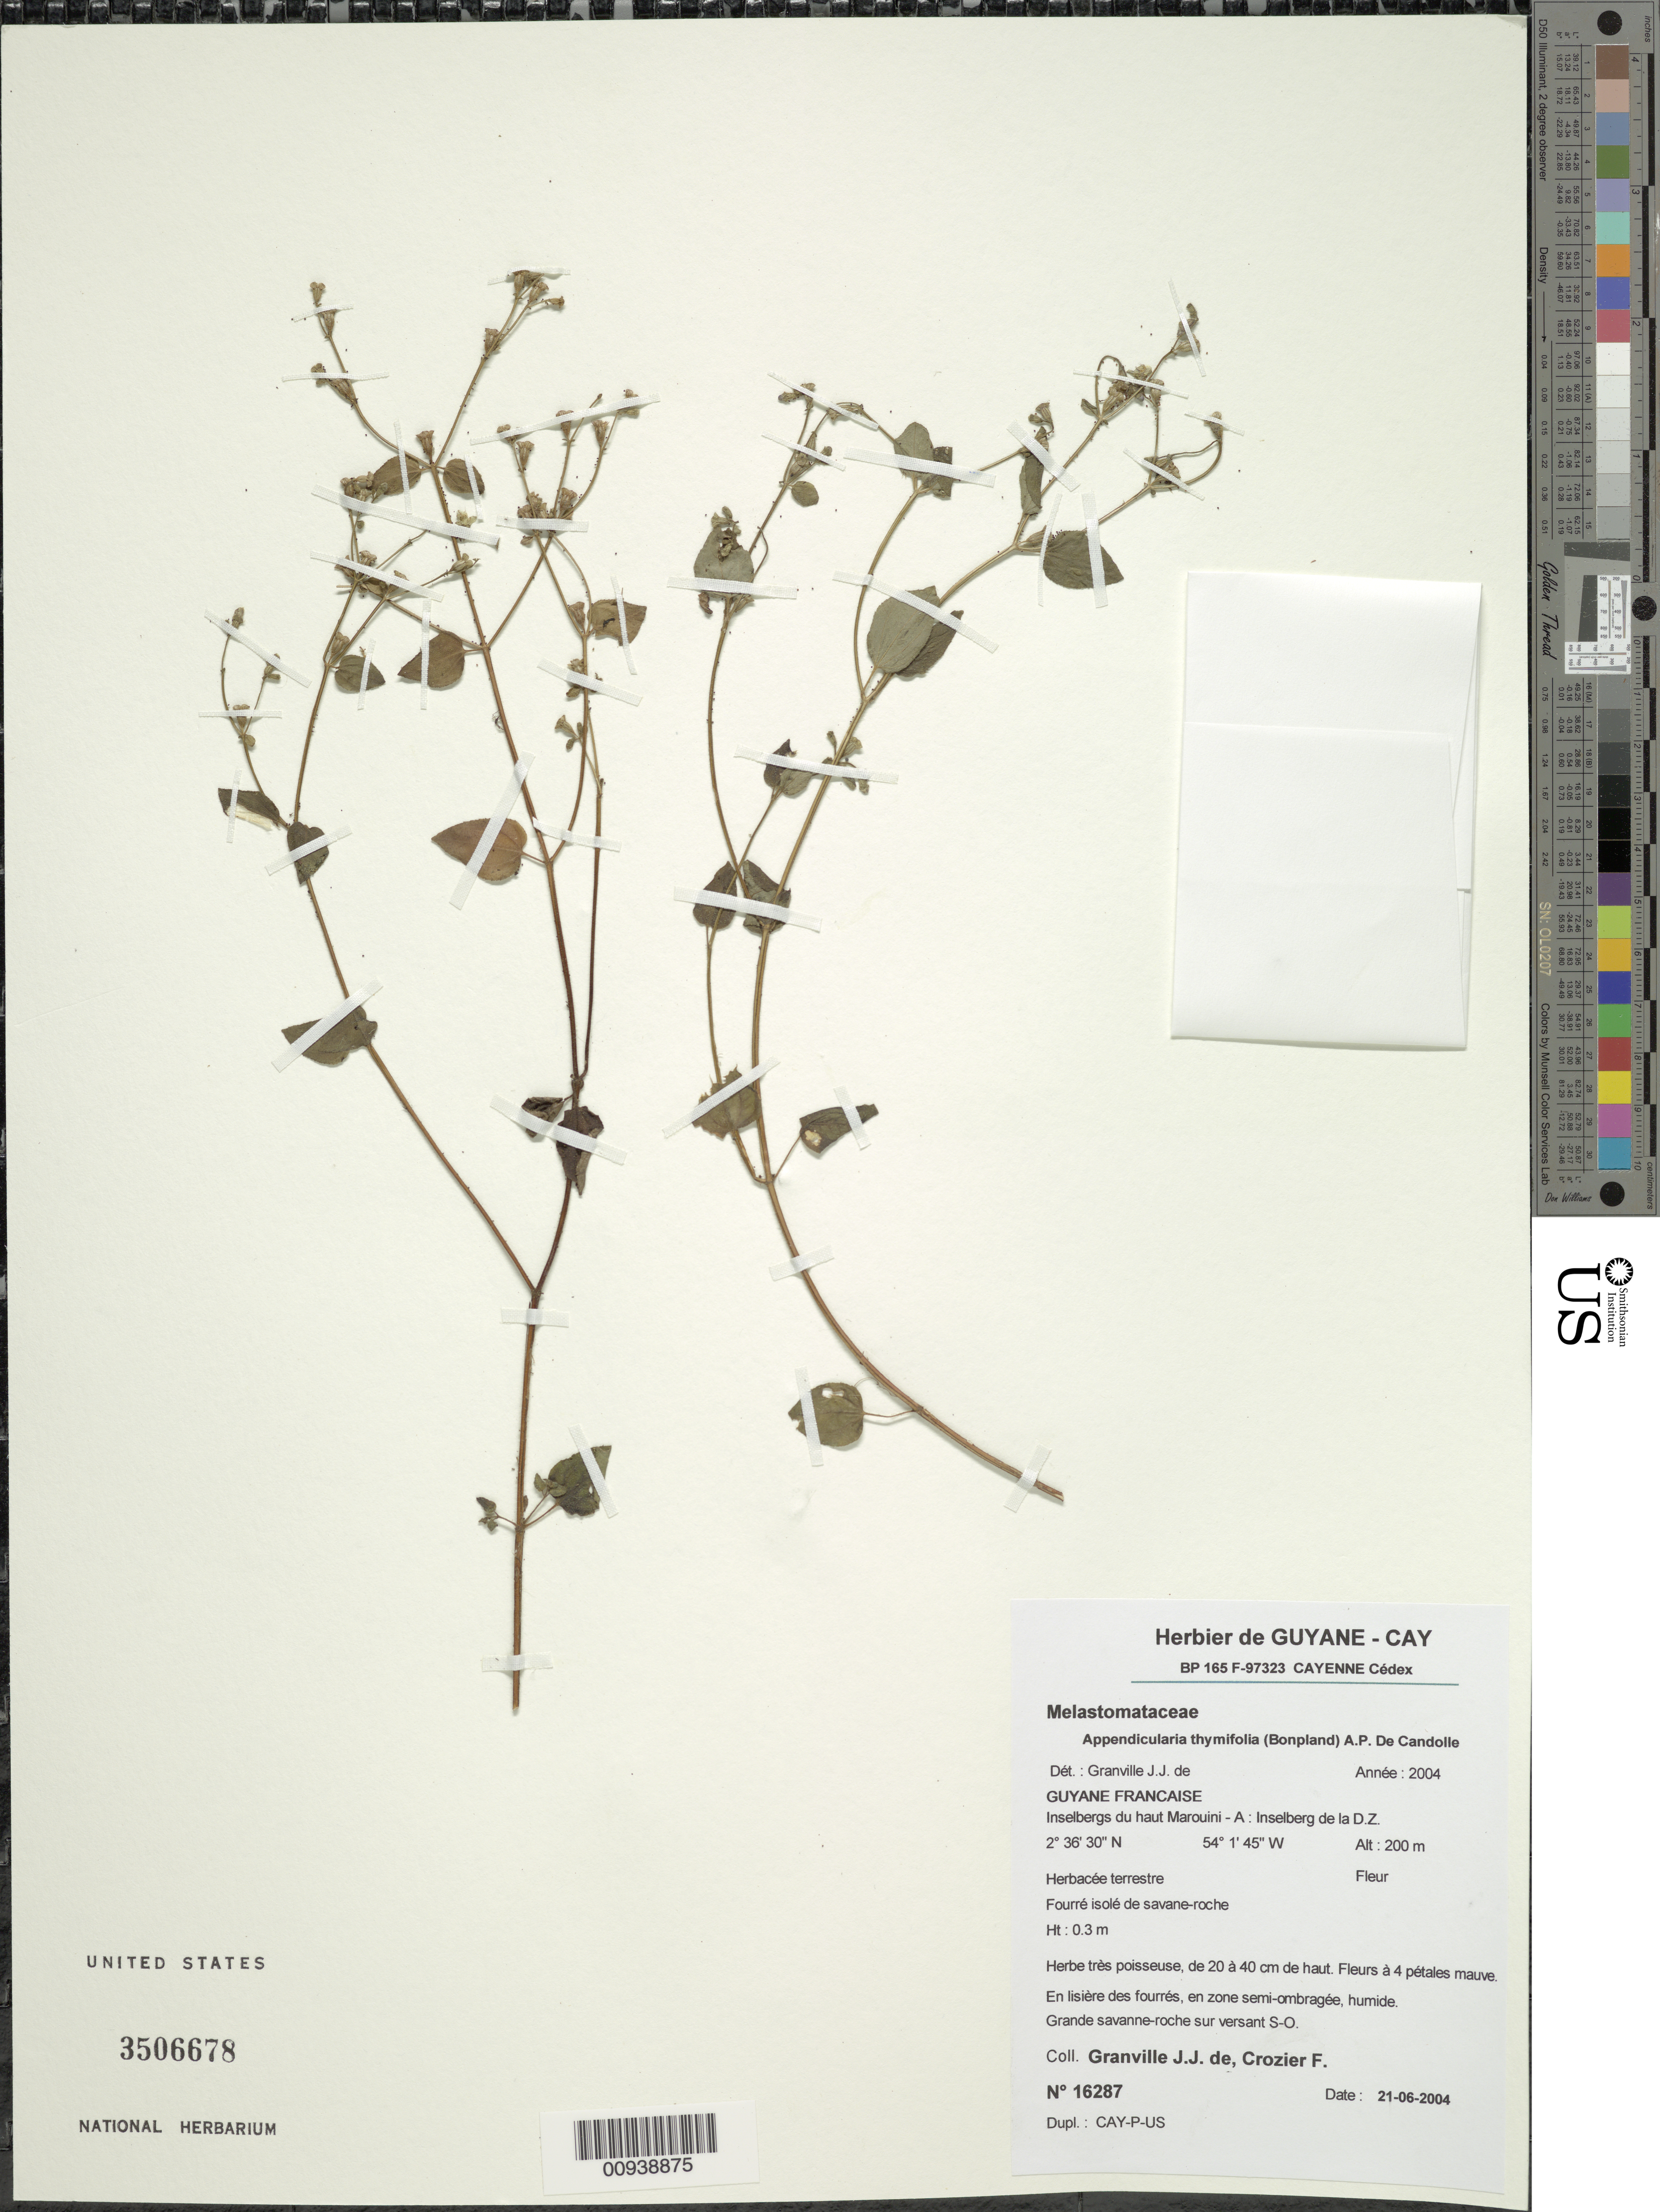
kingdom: Plantae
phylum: Tracheophyta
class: Magnoliopsida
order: Myrtales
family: Melastomataceae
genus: Appendicularia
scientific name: Appendicularia thymifolia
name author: (Bonpl.) DC.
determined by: Granville, J. J. de, (CAY), Institut de Recherche pour le Developpement (IRD) (FRENCH GUIANA)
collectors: J.-J. de Granville & F. Crozier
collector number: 16287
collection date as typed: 21-Jun-04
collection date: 2004-06-21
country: French Guiana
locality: Haut Marouini-A; Inselberg de la D.Z.; grande savanne-roche sur versant S-O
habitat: Fourré isolé de savane-roche, en lisière des fourrés, zone semi-ombragée, humide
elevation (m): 200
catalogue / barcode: US 3506678